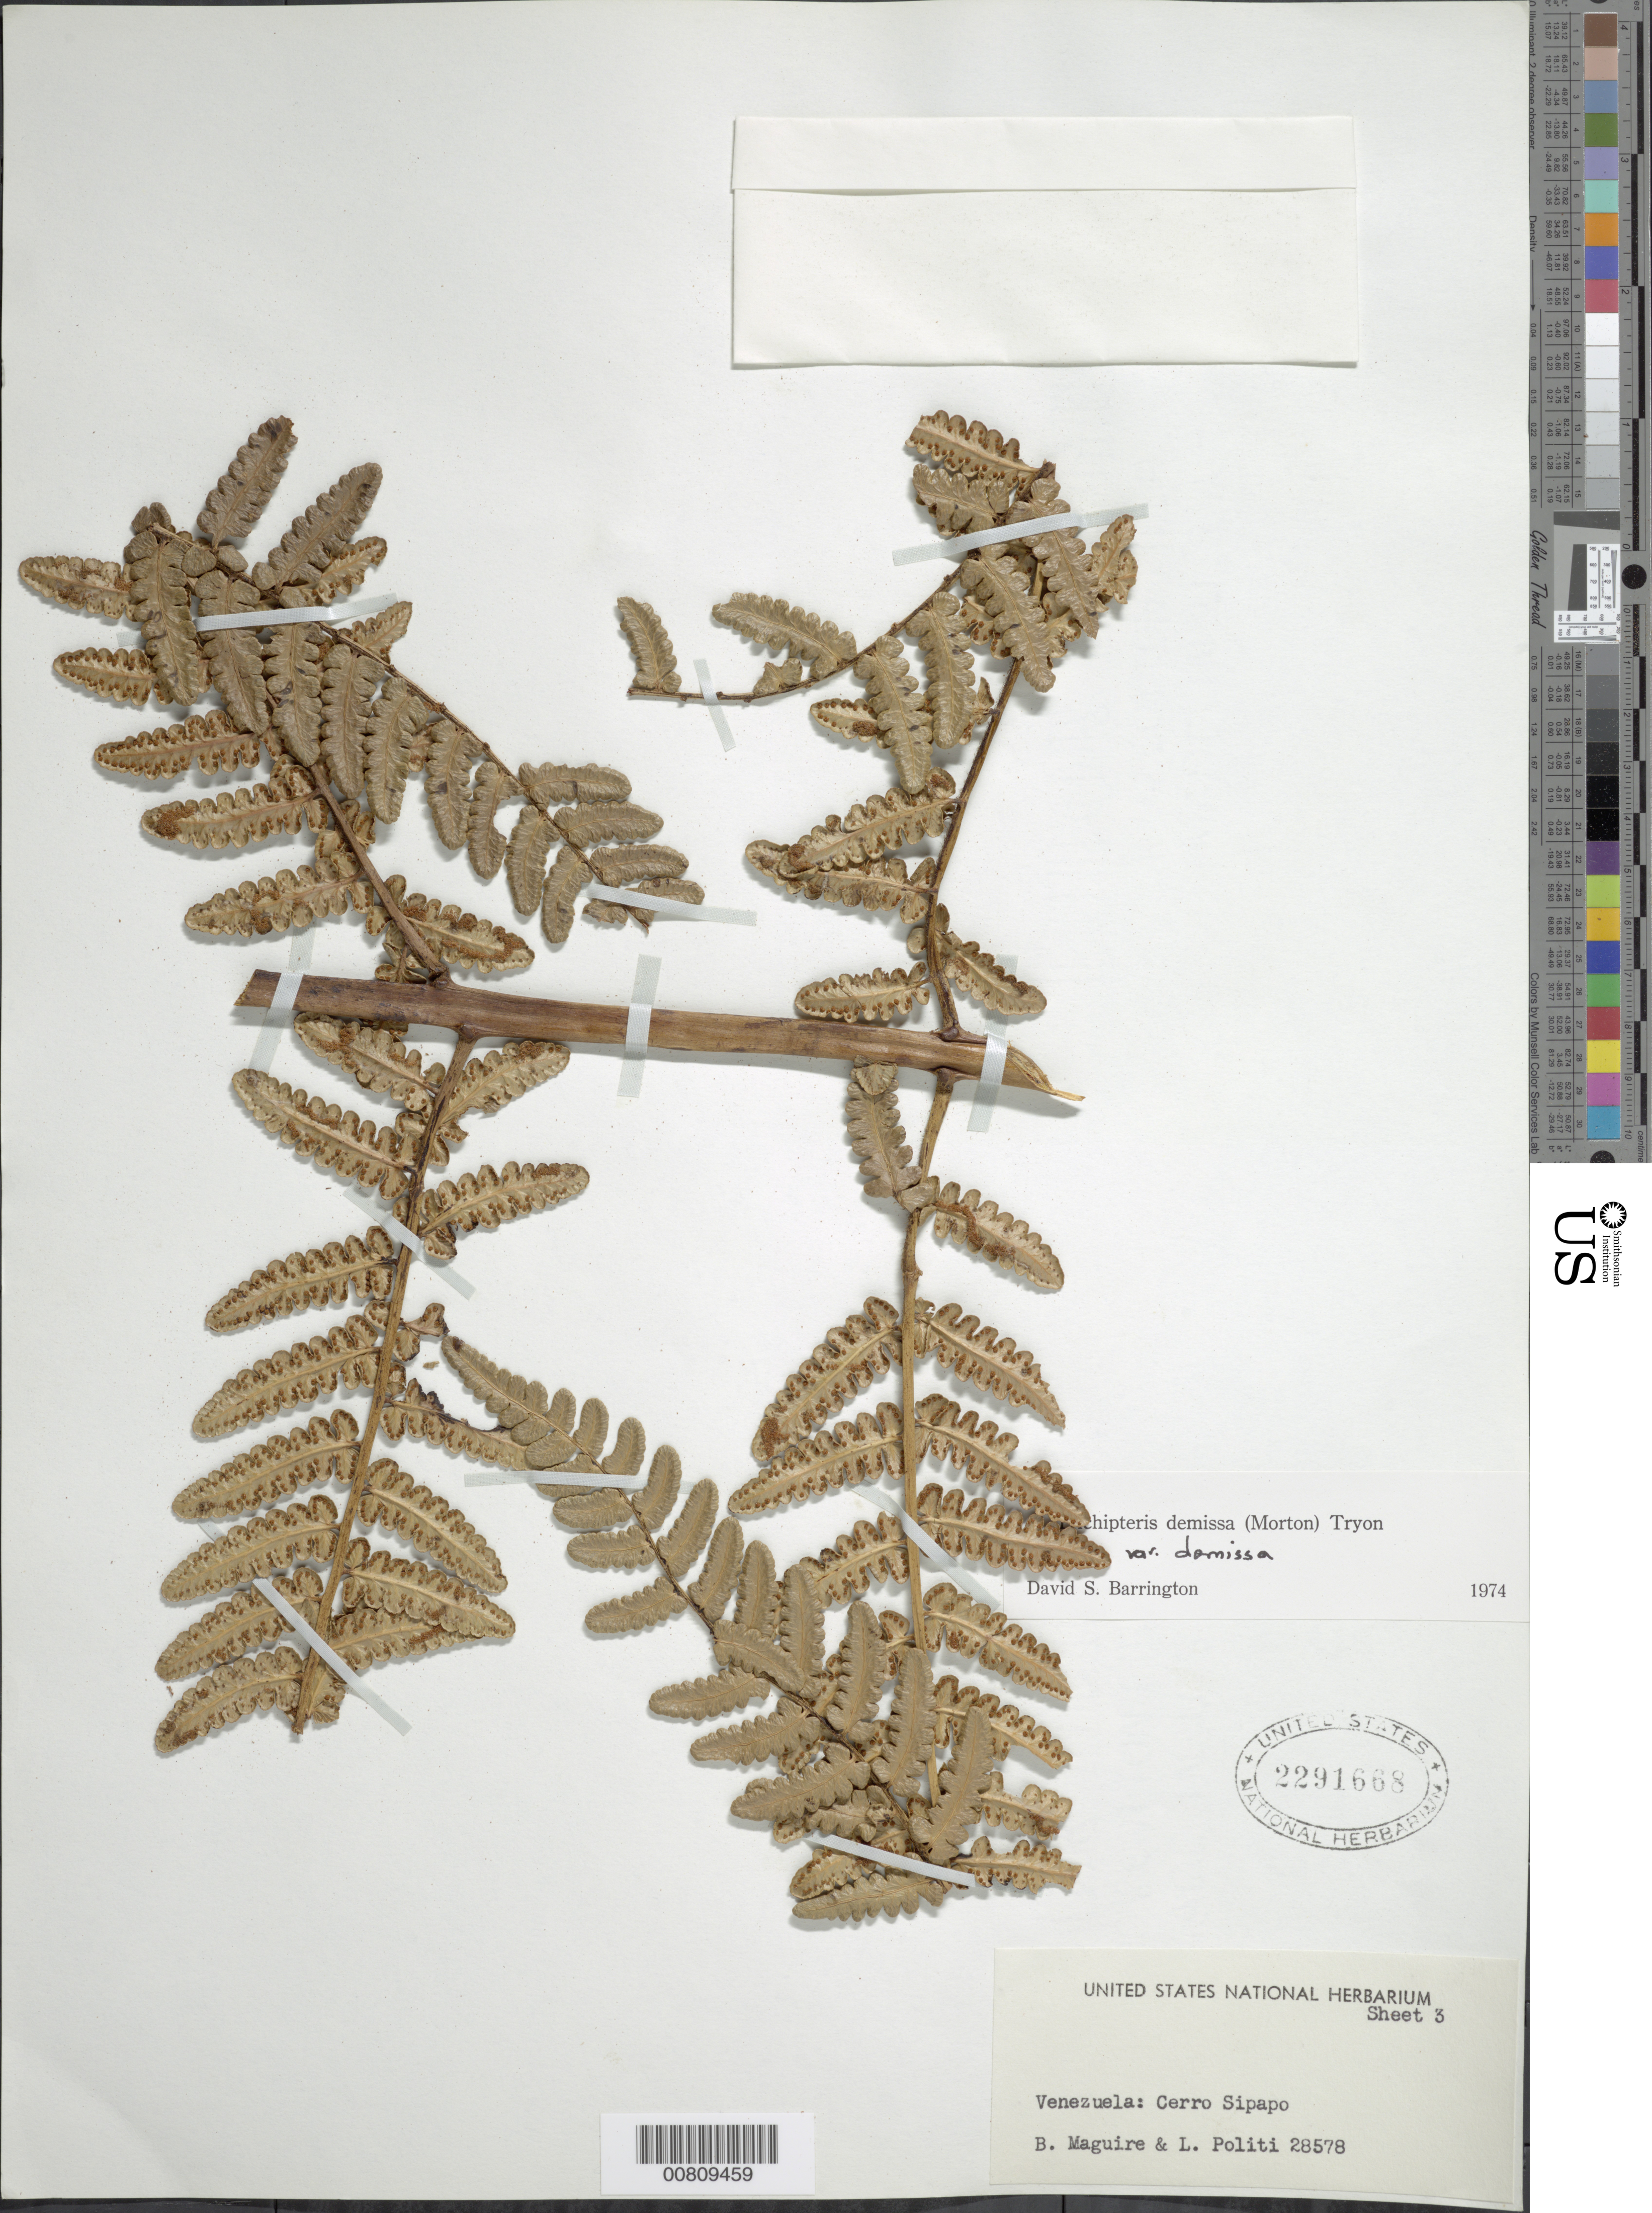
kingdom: Plantae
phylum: Tracheophyta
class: Polypodiopsida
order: Cyatheales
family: Cyatheaceae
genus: Cyathea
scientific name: Cyathea demissa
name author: (C.V. Morton) A.R. Sm. ex Lellinger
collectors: B. Maguire & L. Politi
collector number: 28578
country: Venezuela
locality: Venezuela: Cerro Sipapo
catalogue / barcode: US 2291668